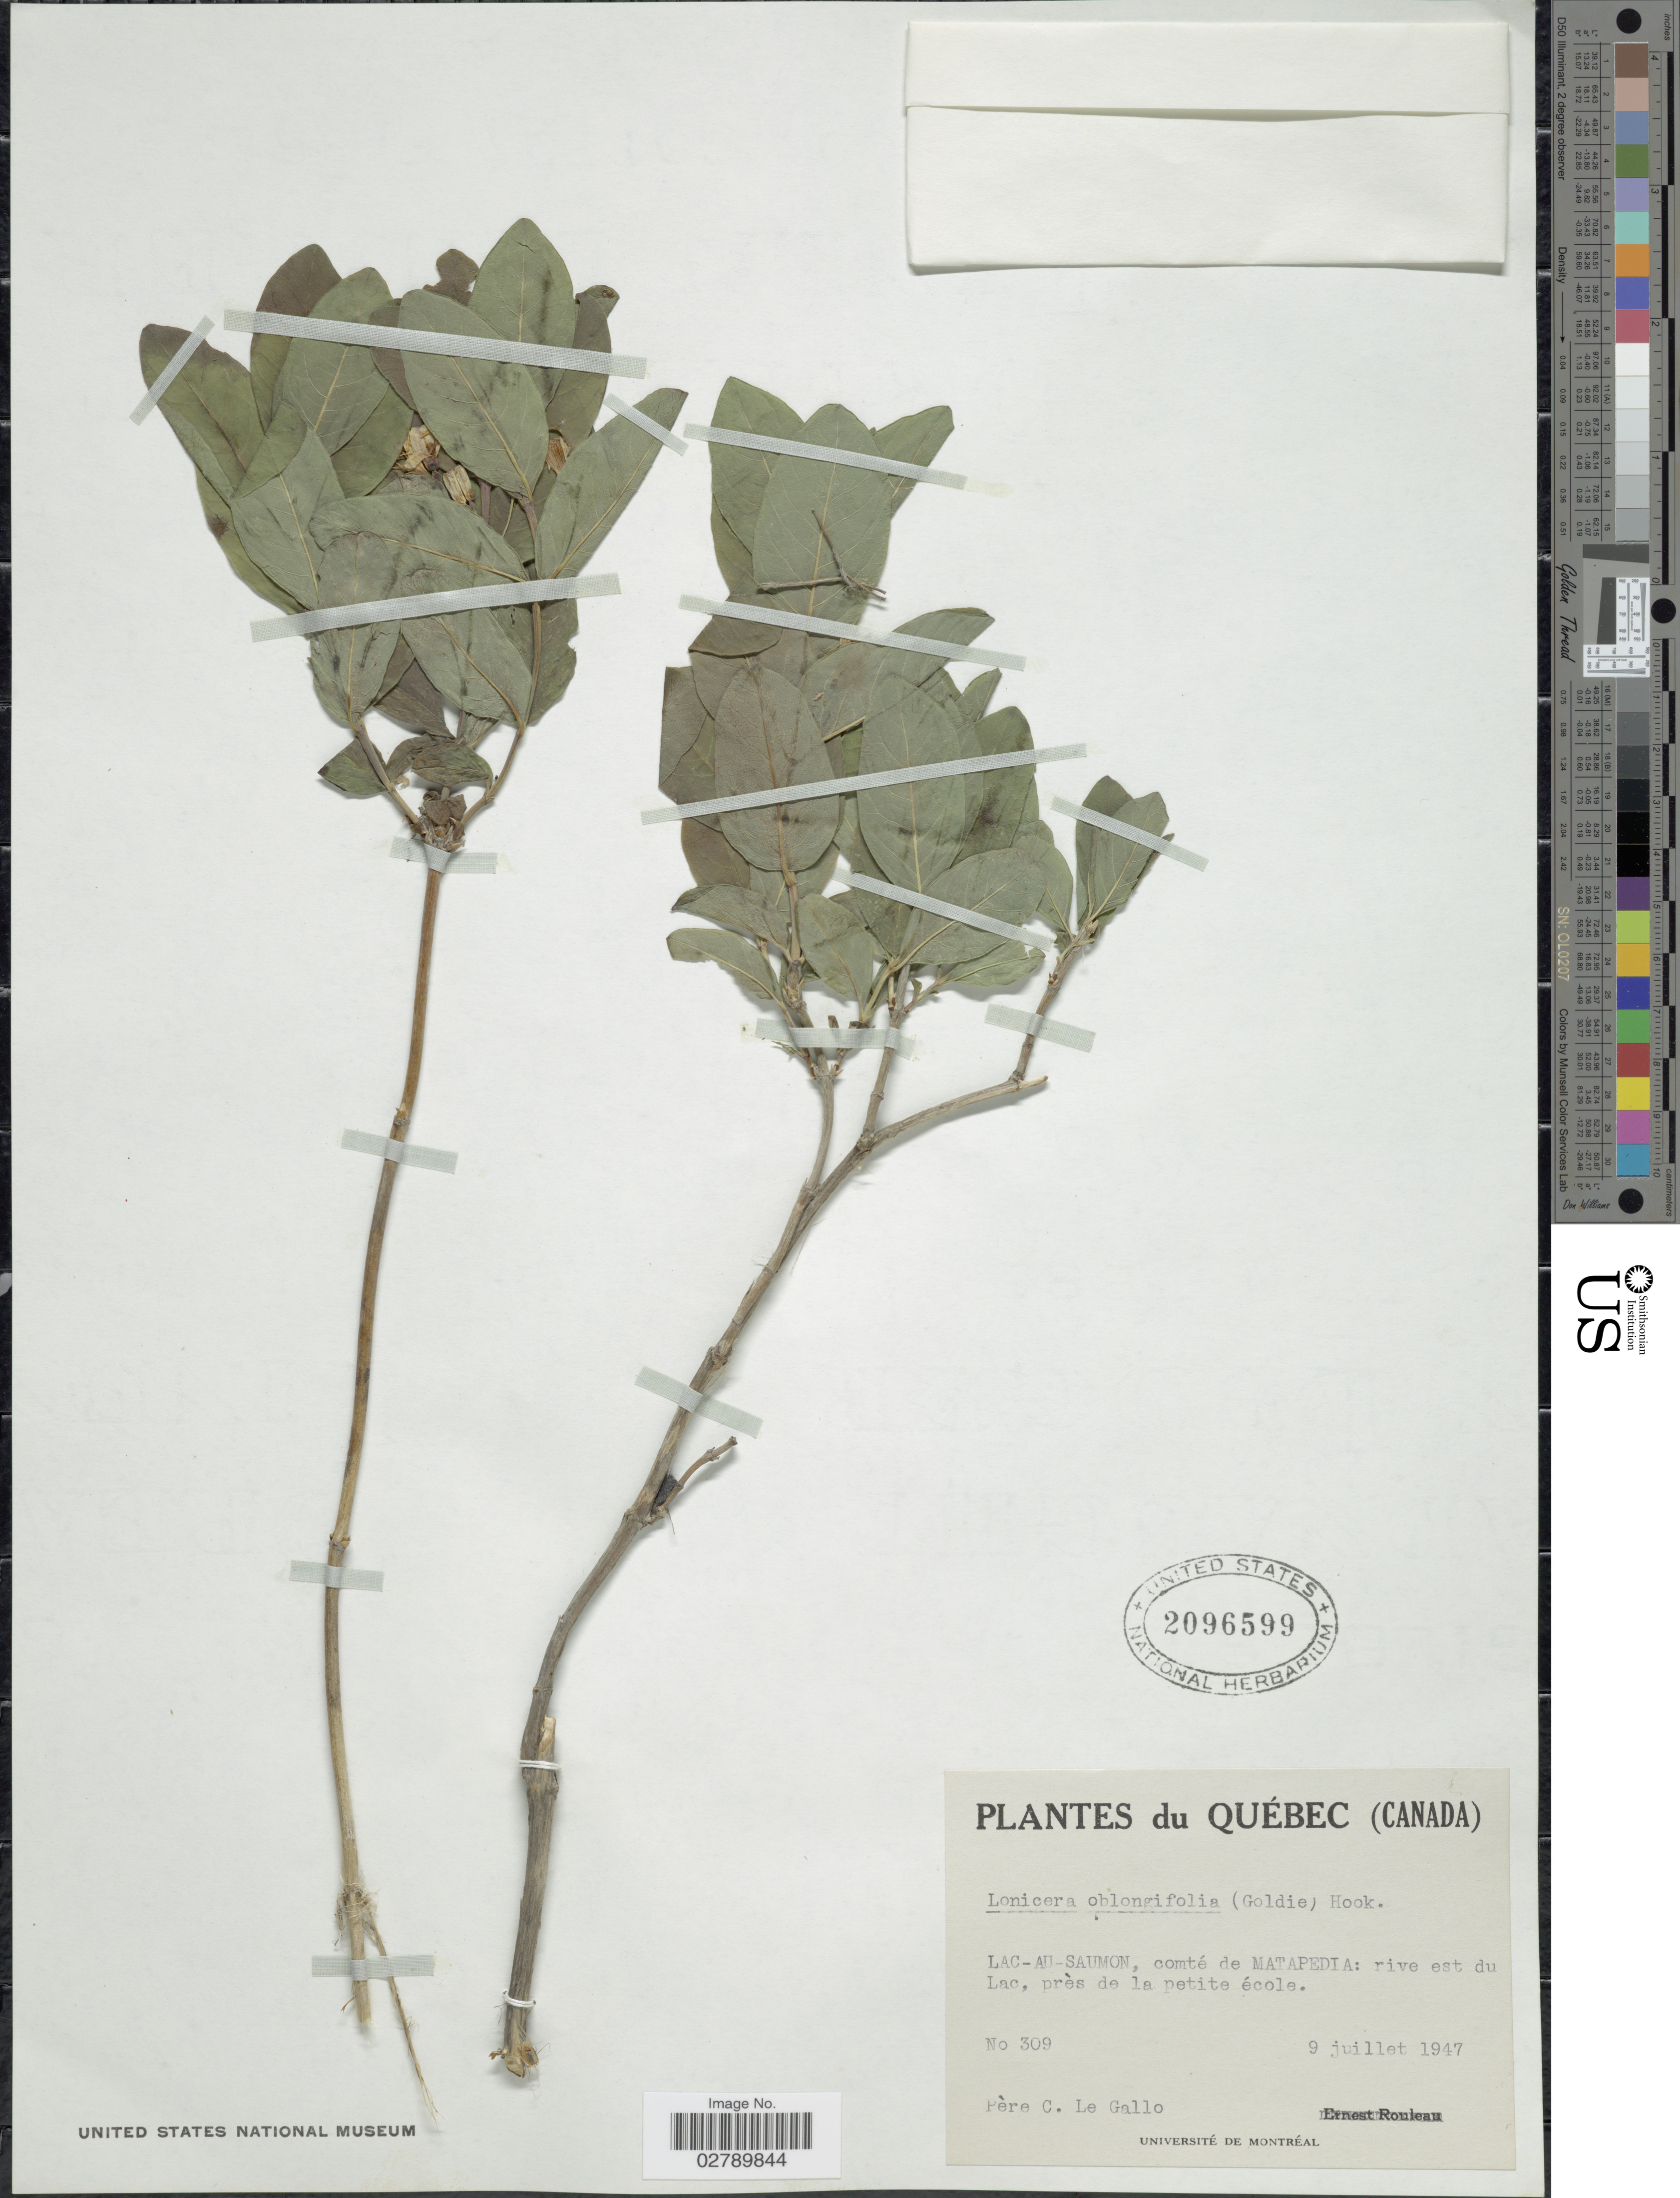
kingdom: Plantae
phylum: Tracheophyta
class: Magnoliopsida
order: Dipsacales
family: Caprifoliaceae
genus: Lonicera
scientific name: Lonicera oblongifolia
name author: Hook.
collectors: P. Le Gallo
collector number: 309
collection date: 1947-07-09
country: Canada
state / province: Quebec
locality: Lac-Au-Saumon, comté de Matapedia: rive est du Lac, près de la petite école.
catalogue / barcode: US 2096599